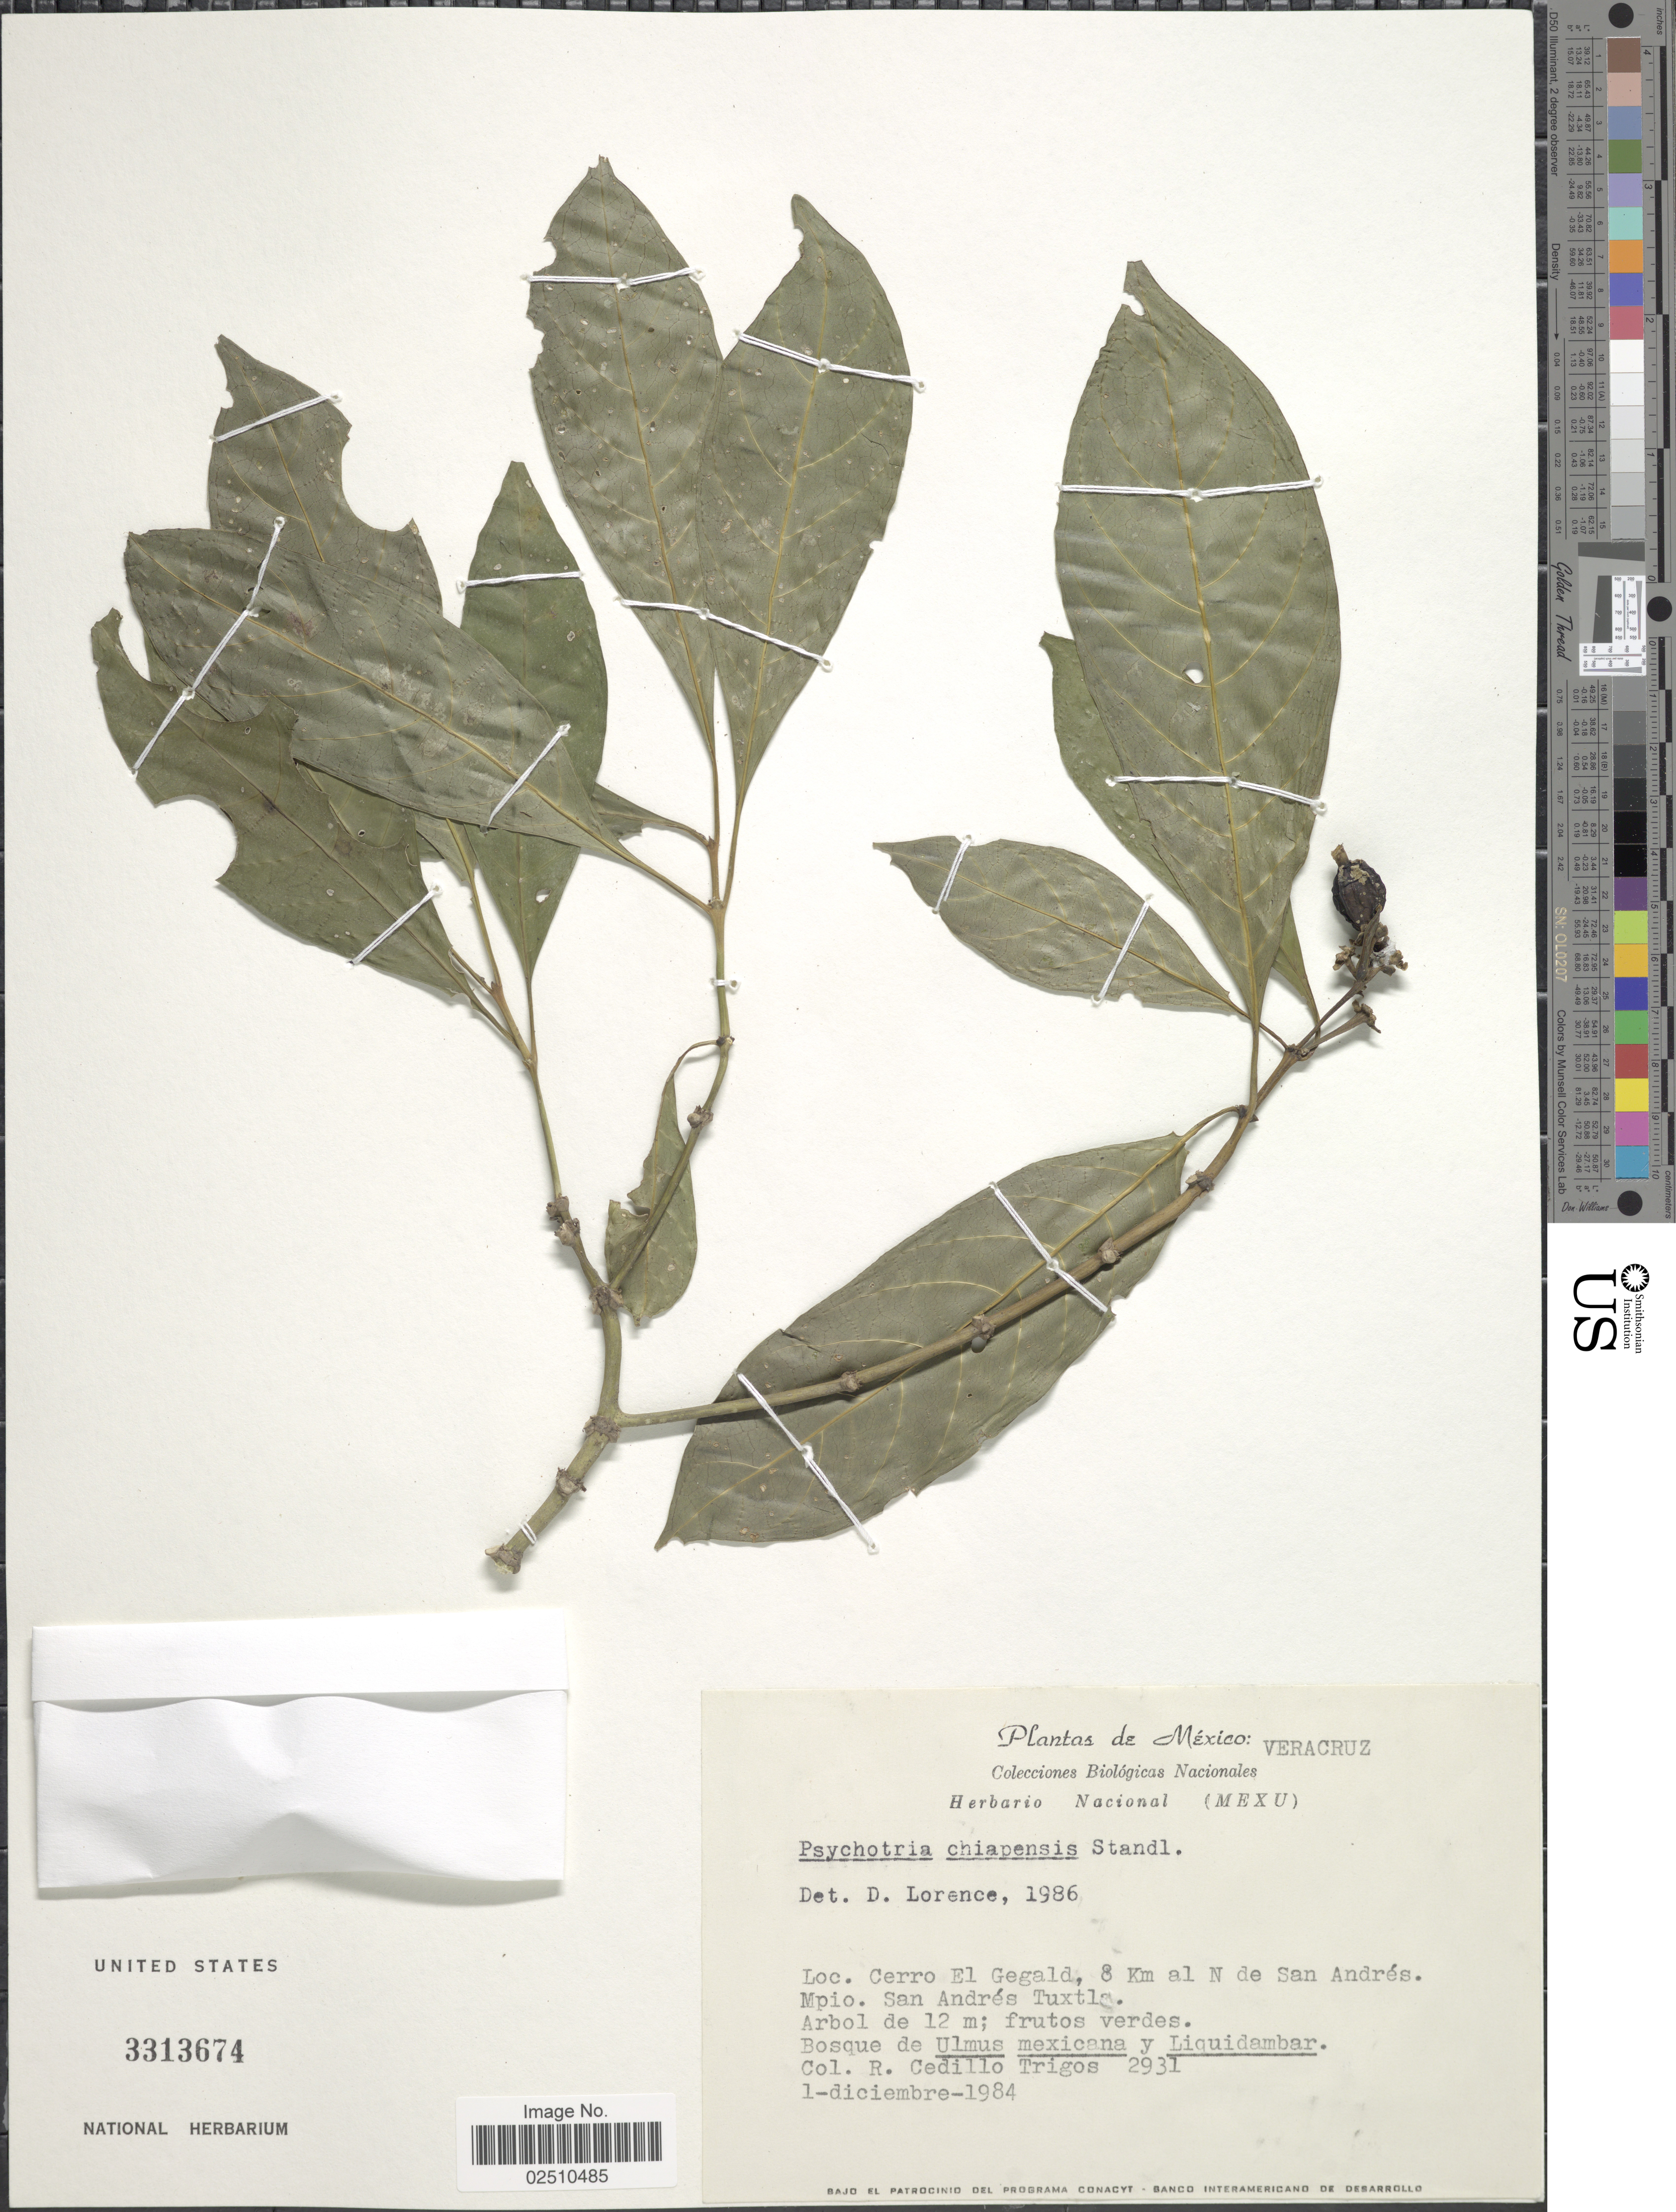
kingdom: Plantae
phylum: Tracheophyta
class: Magnoliopsida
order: Gentianales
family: Rubiaceae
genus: Psychotria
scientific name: Psychotria chiapensis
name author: Standl.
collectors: R. CedilloT.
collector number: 2931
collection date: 1984-12-01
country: Mexico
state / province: Veracruz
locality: Veracruz, Cerro El Gegald, 8 km al N de San Andres, Mpio. San Andres Tuxtla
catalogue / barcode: US 3313674